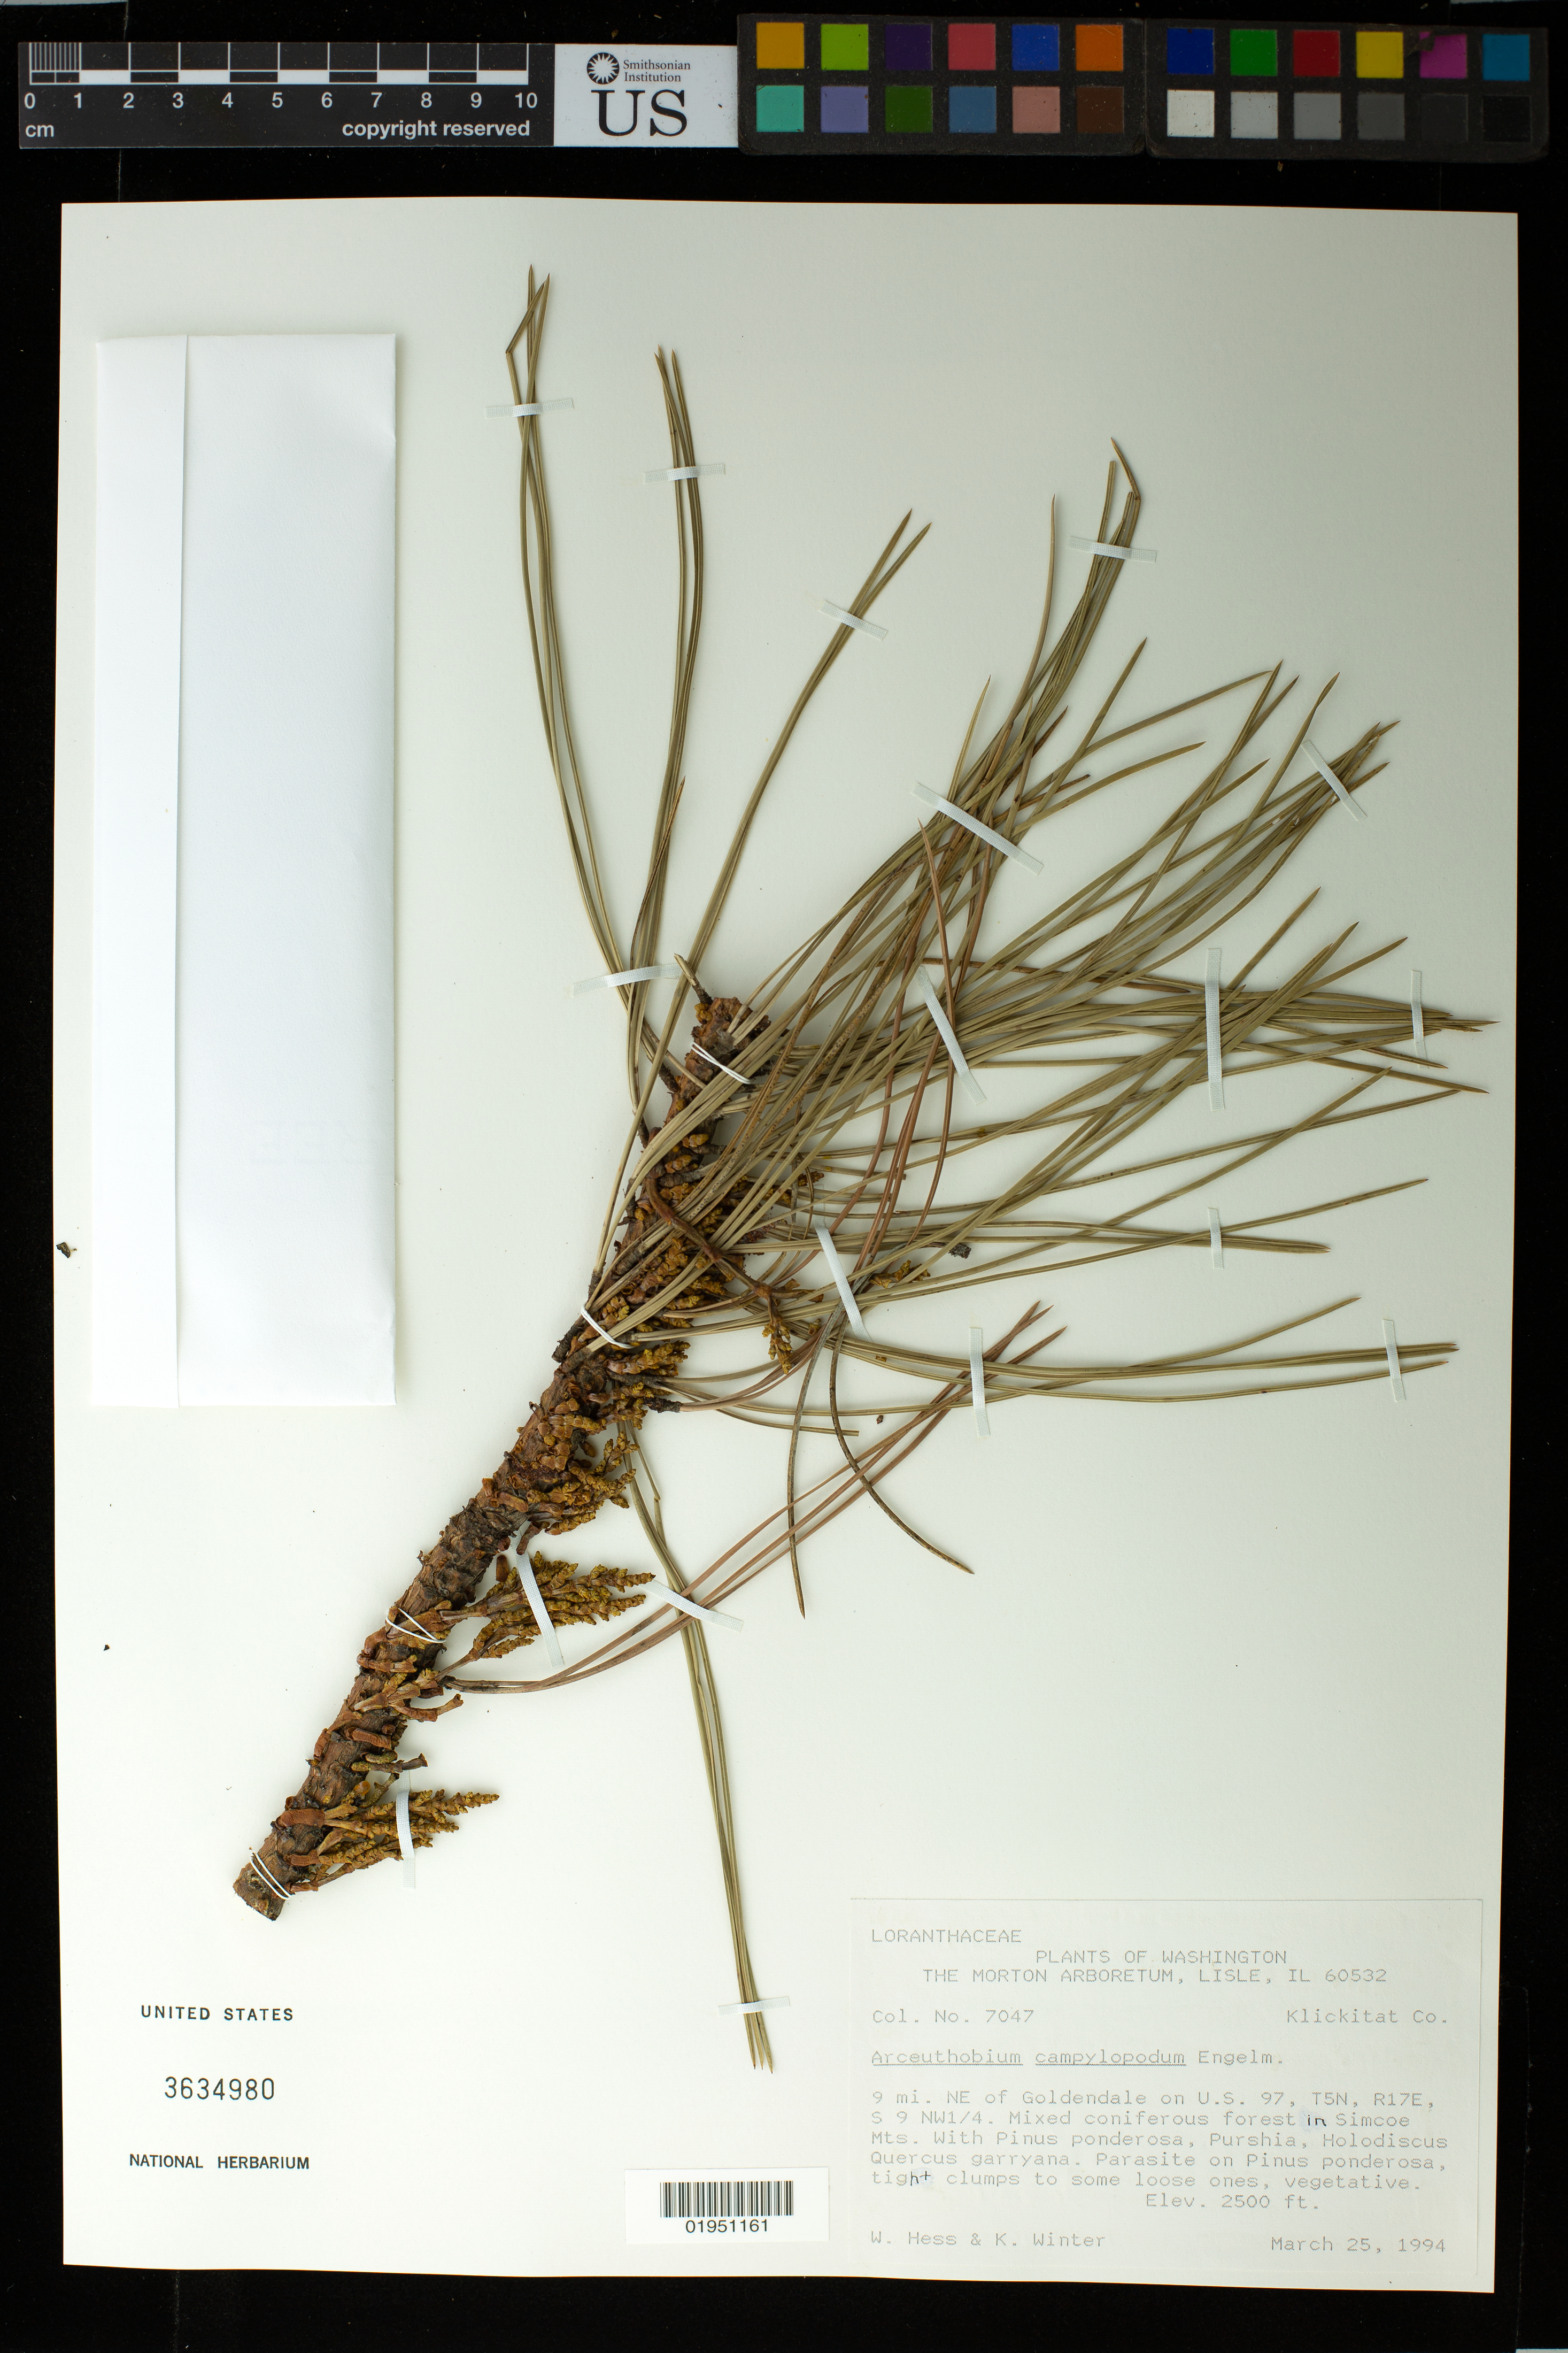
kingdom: Plantae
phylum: Tracheophyta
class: Magnoliopsida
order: Santalales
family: Viscaceae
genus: Arceuthobium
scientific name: Arceuthobium campylopodum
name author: Engelm.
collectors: W. Hess & K. Winter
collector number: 7047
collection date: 1994-03-25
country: United States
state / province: Washington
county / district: Klickitat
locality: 9 mi. NE of Goldendale on U.S. 97, T5N, R17E, S 9 NW1/4. Simcoe Mts.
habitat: Mixed coniferous forest. With Pinus ponderosa, Purshia, Holodiscus Quercus garryana.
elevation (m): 762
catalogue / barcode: US 3634980